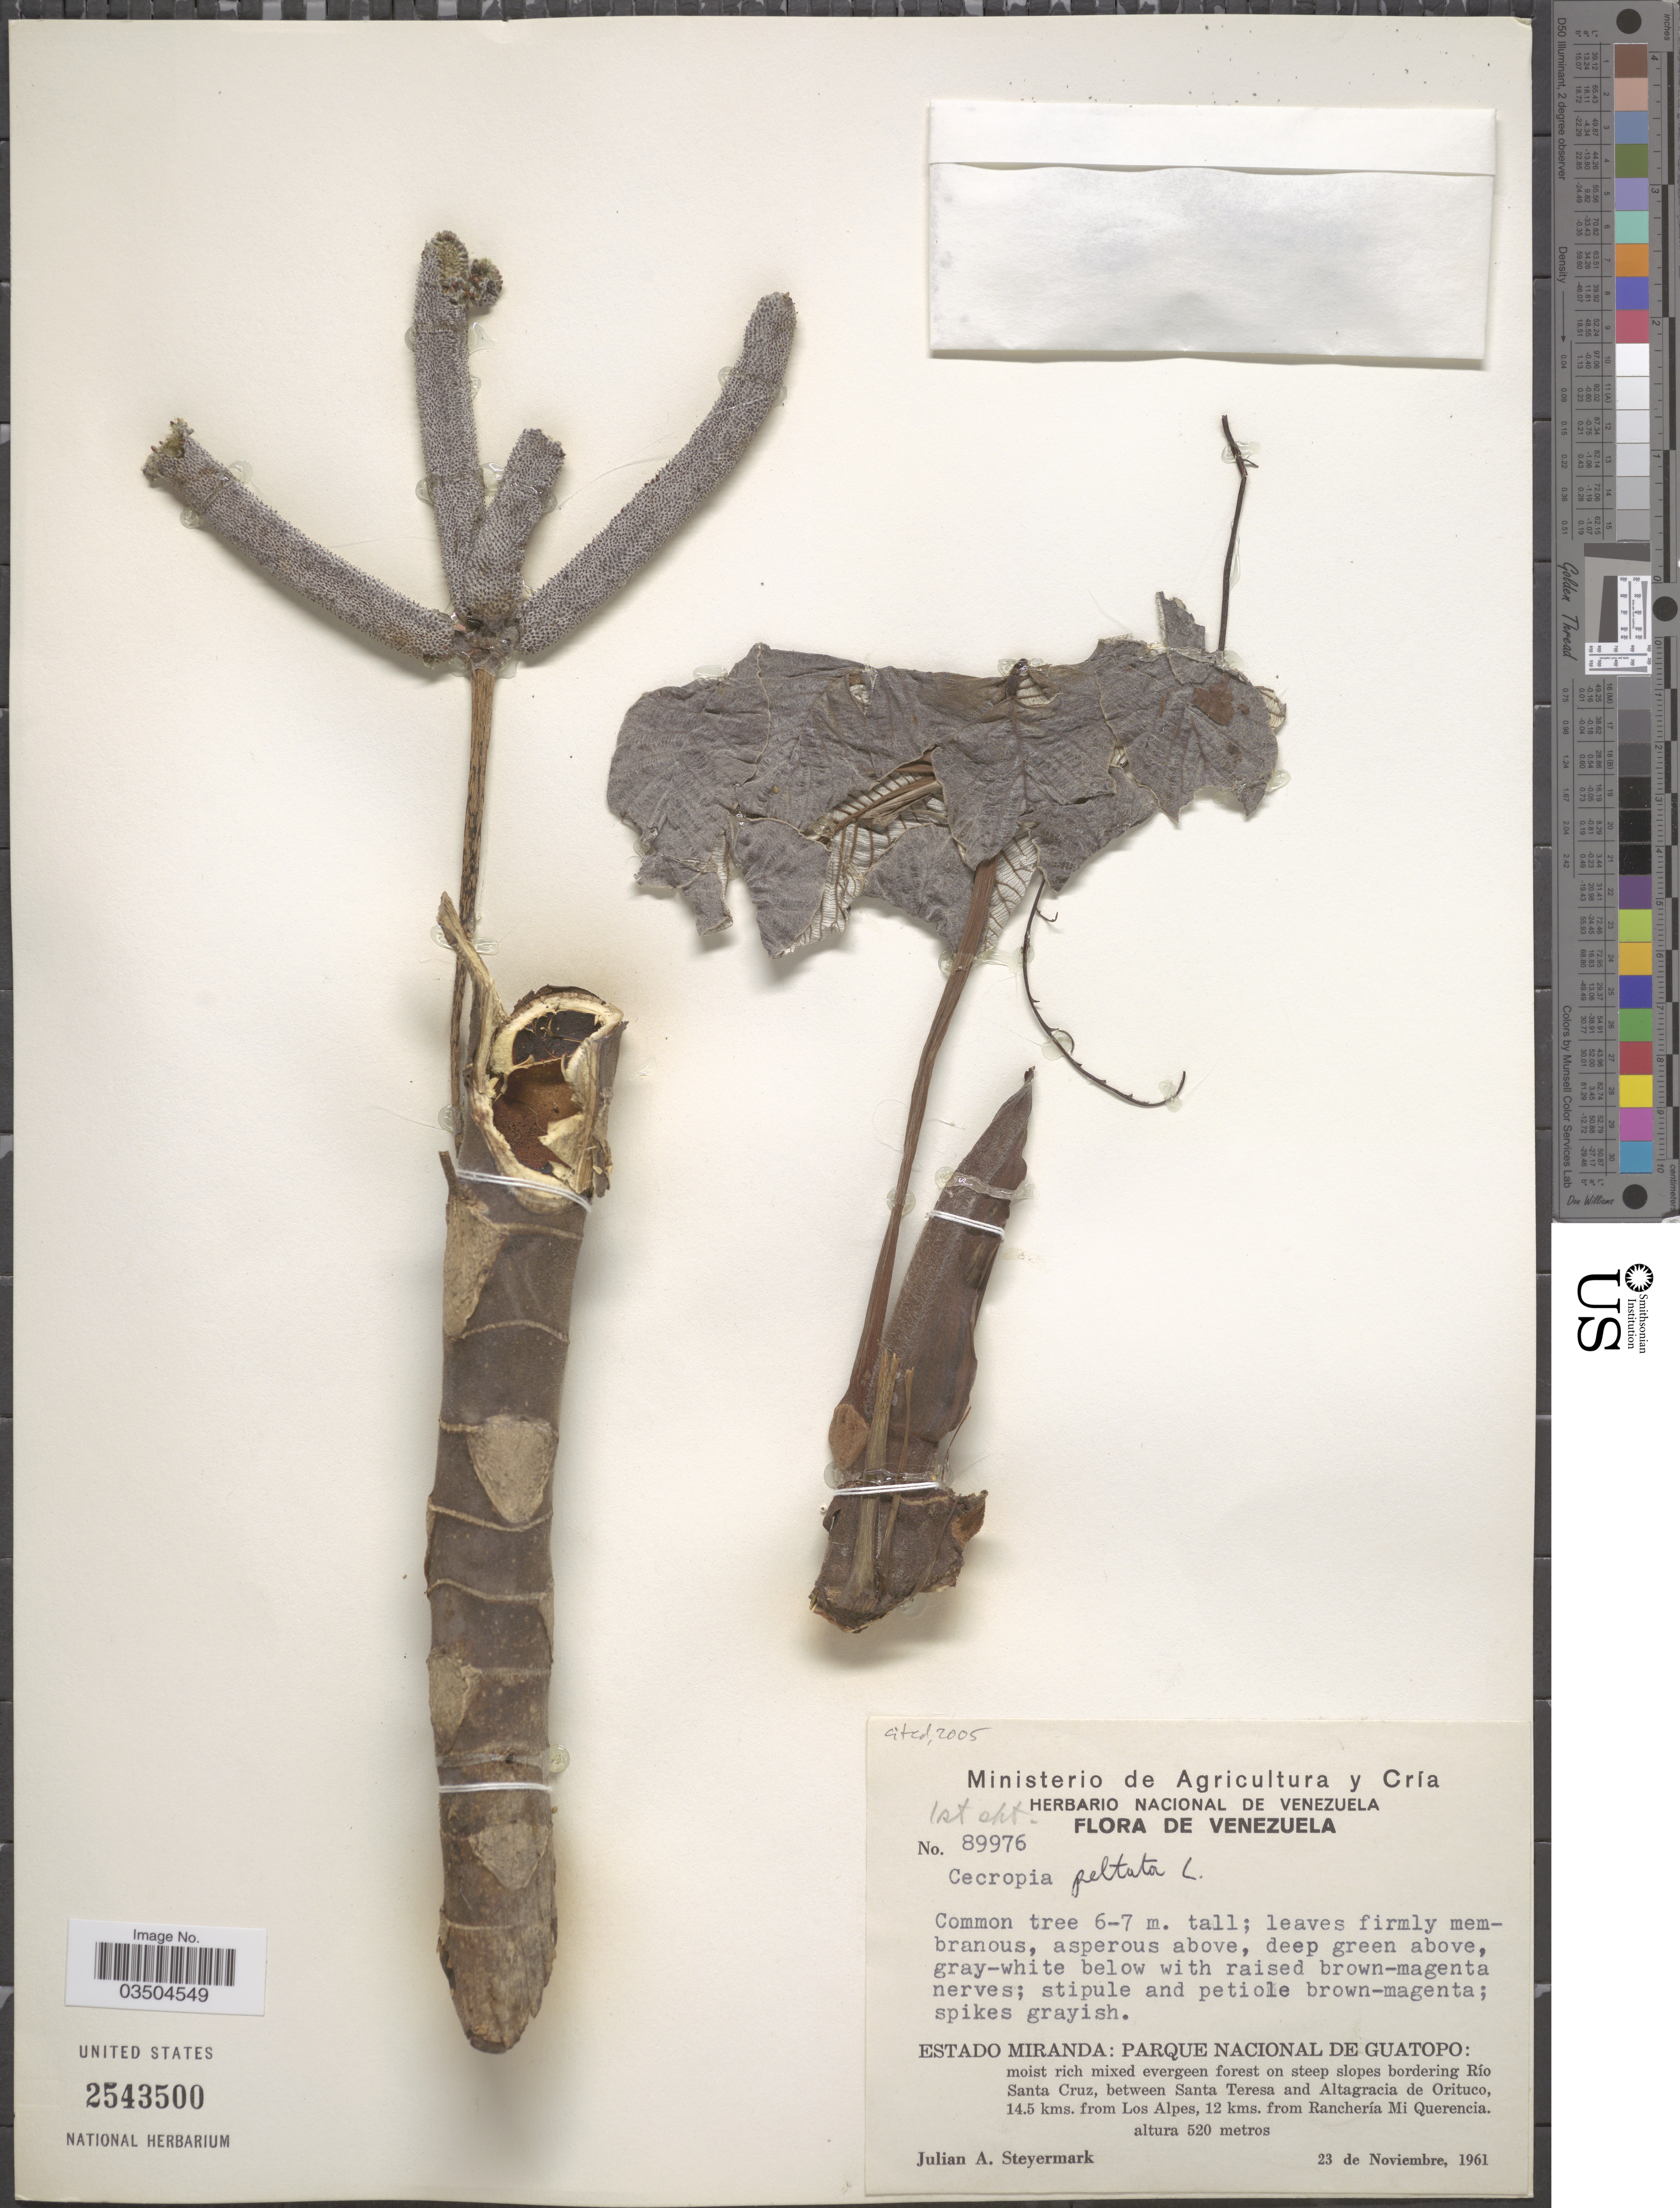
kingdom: Plantae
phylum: Tracheophyta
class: Magnoliopsida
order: Rosales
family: Urticaceae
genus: Cecropia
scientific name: Cecropia peltata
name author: L.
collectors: J. Steyermark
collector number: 89976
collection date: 1961-11-23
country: Venezuela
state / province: Miranda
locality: Parque Nacional de Guatopo: moist rich mixed evergreen forest on steep slopes bordering Río Santa Cruz, between Santa Teresa and Altagracia de Orituco, 14.5 kms. from Los Alpes, 12 kms. from Ranchería Mi Querencia.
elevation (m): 520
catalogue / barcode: US 2543500